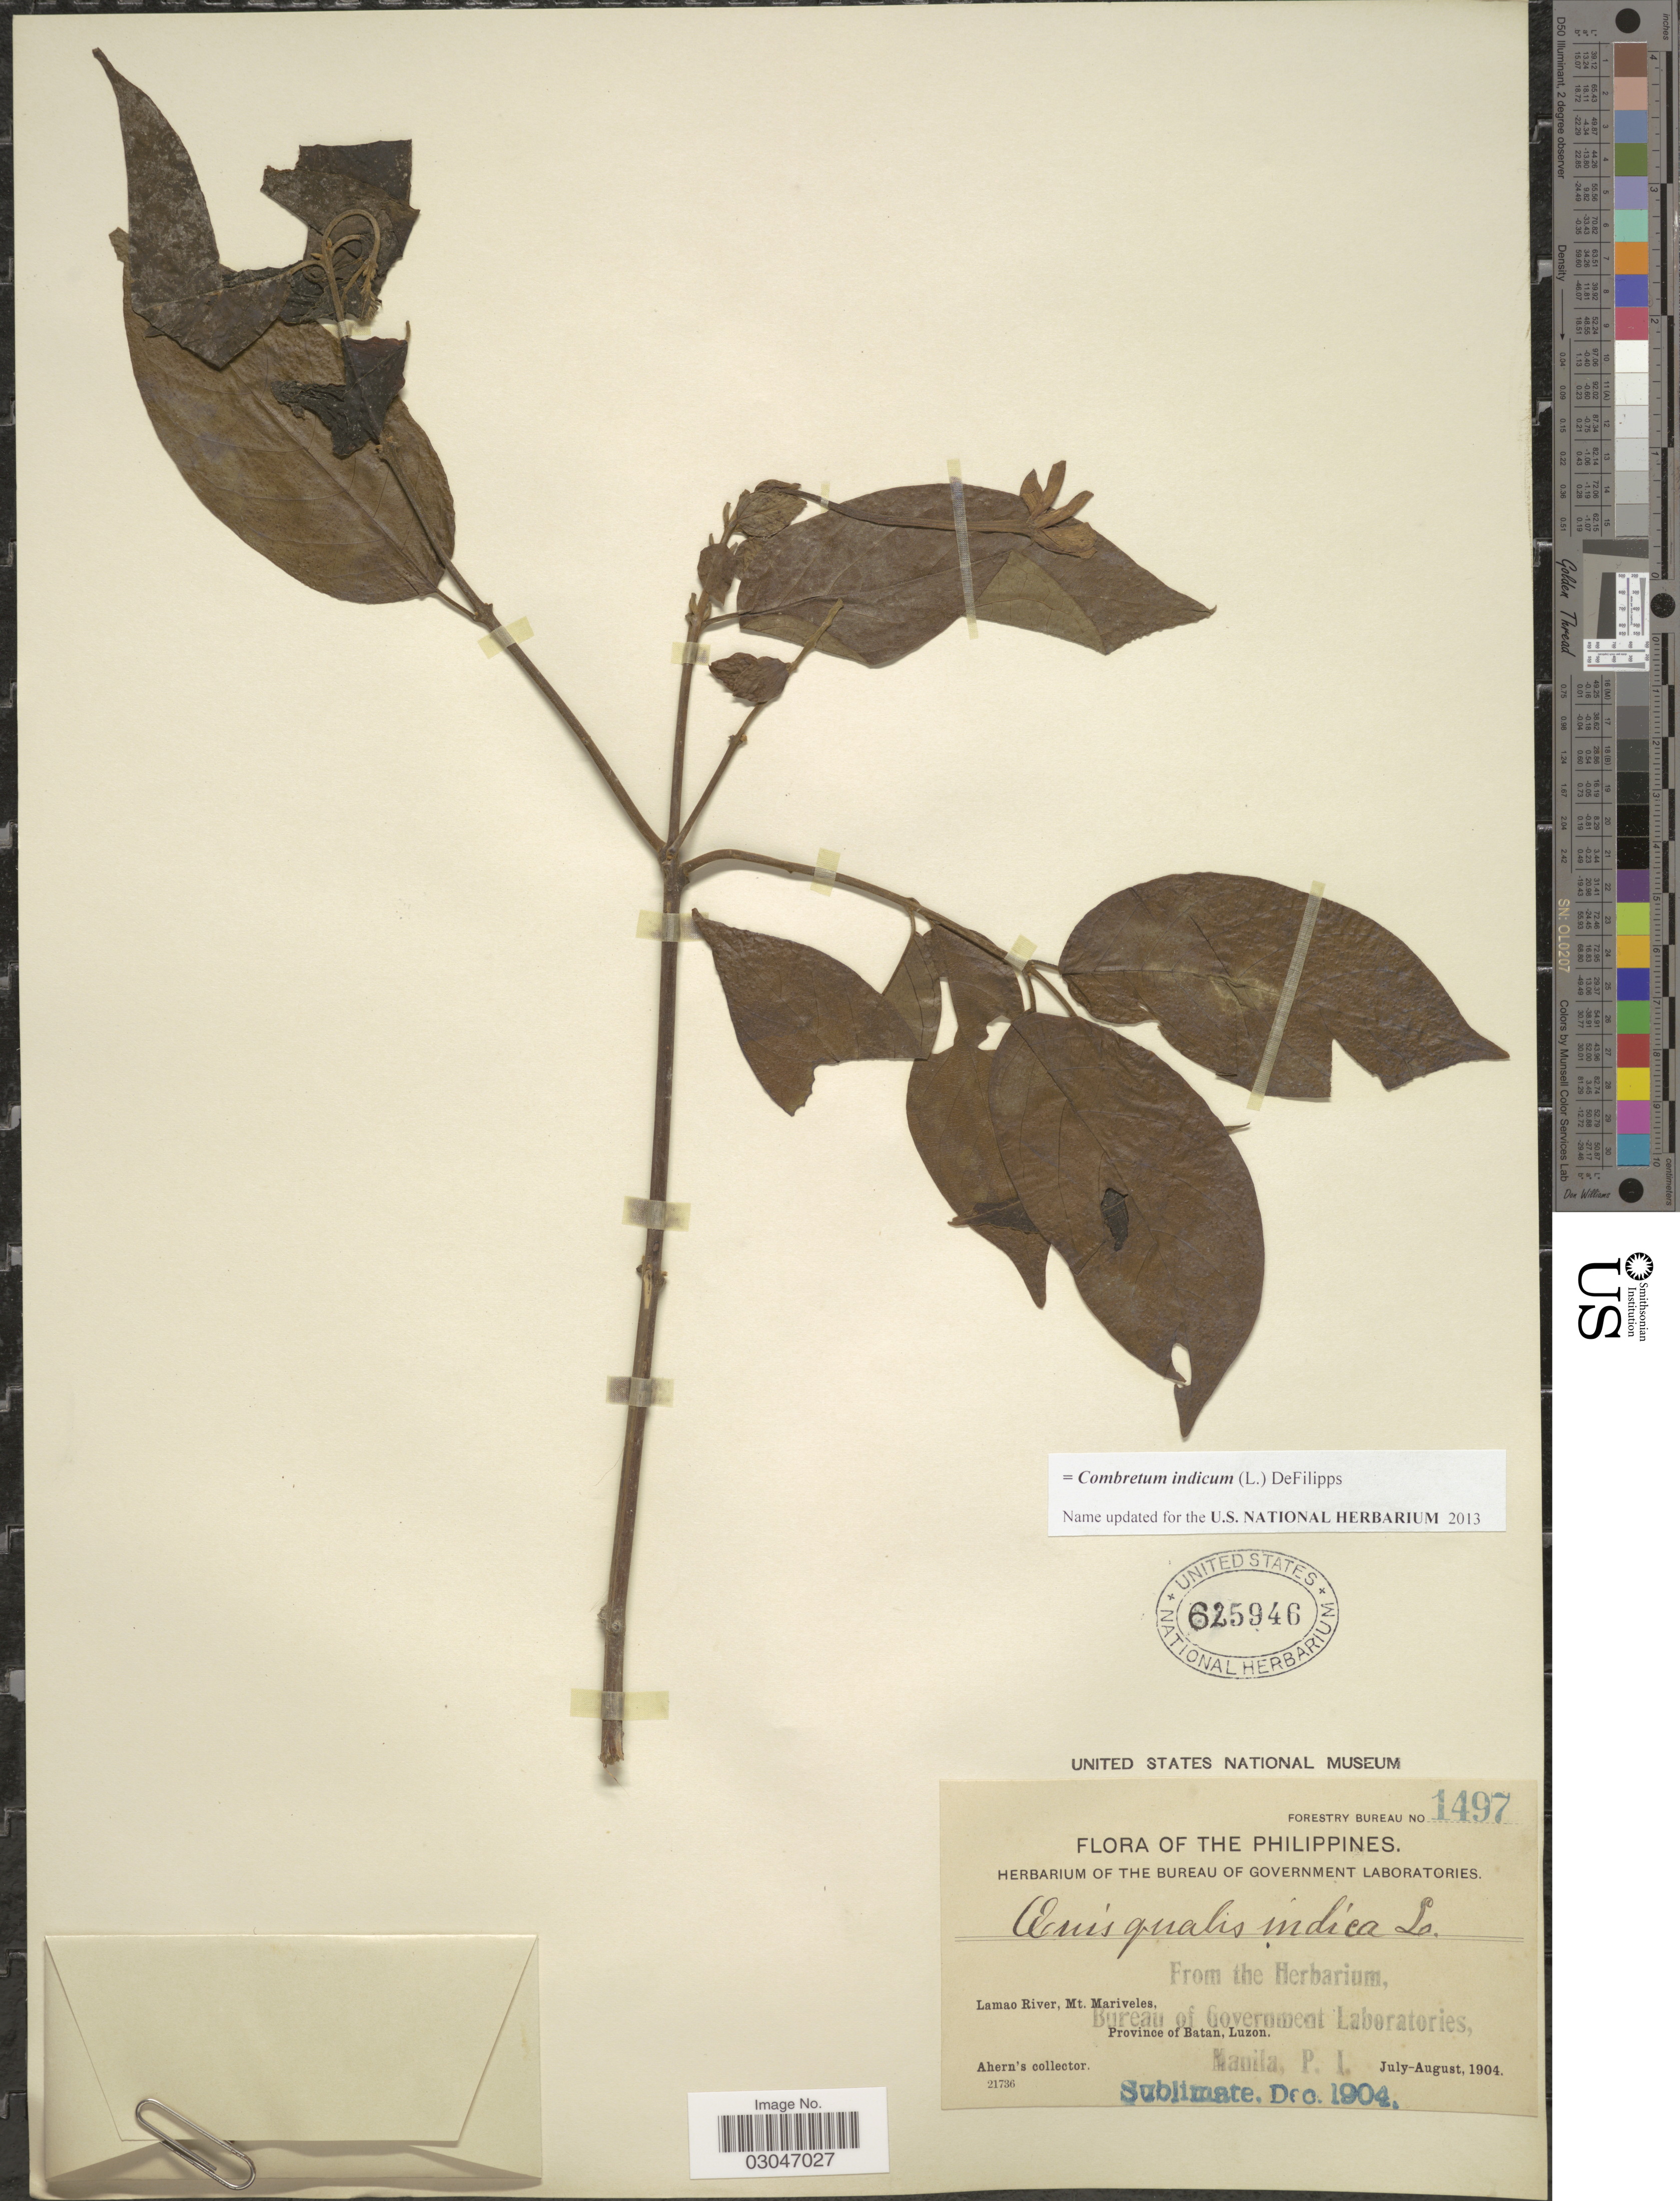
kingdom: Plantae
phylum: Tracheophyta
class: Magnoliopsida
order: Myrtales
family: Combretaceae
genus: Combretum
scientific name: Combretum indicum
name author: (L.) DeFilipps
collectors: Ahern's collector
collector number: Forestry Bureau 1497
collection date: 1904-07/1904-08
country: Philippines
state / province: Cagayan Valley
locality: Lamao River, Mt. Mariveles, Province of Batan, Luzon.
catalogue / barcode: US 625946